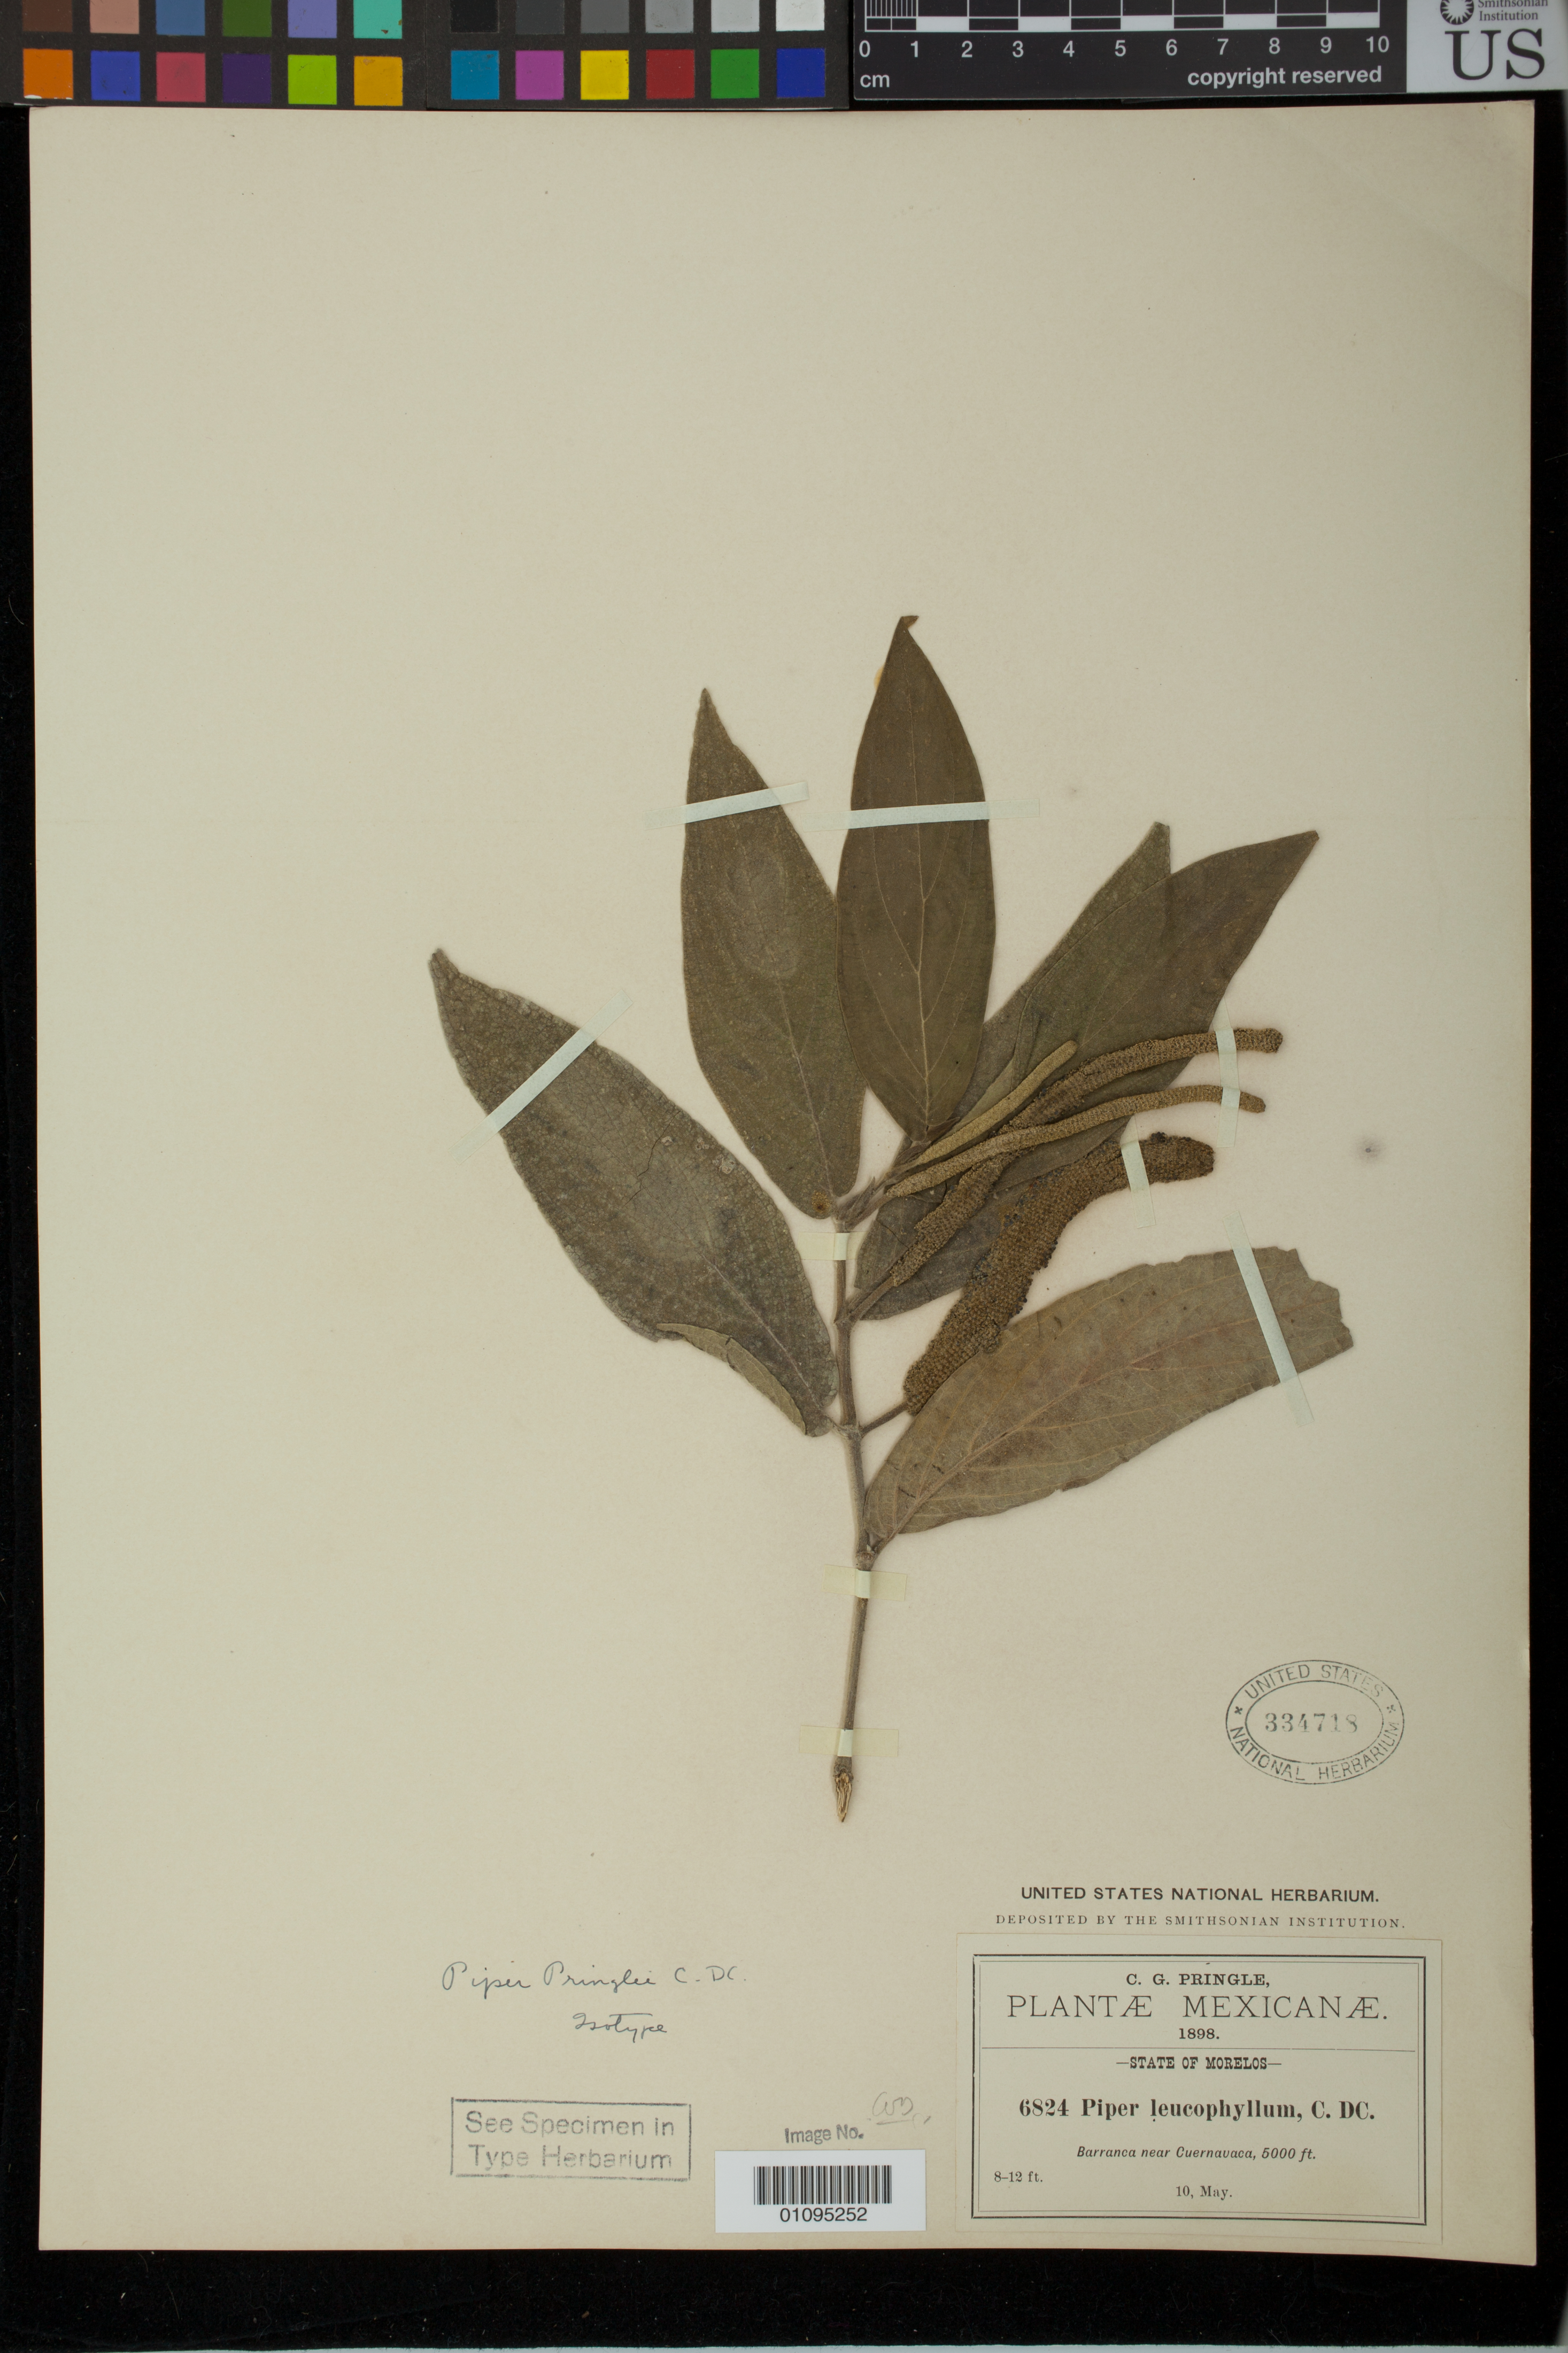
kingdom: Plantae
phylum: Tracheophyta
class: Magnoliopsida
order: Piperales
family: Piperaceae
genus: Piper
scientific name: Piper pringlei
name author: C. DC.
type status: Isotype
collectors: C. G. Pringle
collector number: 6824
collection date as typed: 10 May 1898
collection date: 1898-05-10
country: Mexico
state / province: Morelos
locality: Barranca near Cuernavaca.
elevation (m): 1524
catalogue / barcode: US 334718